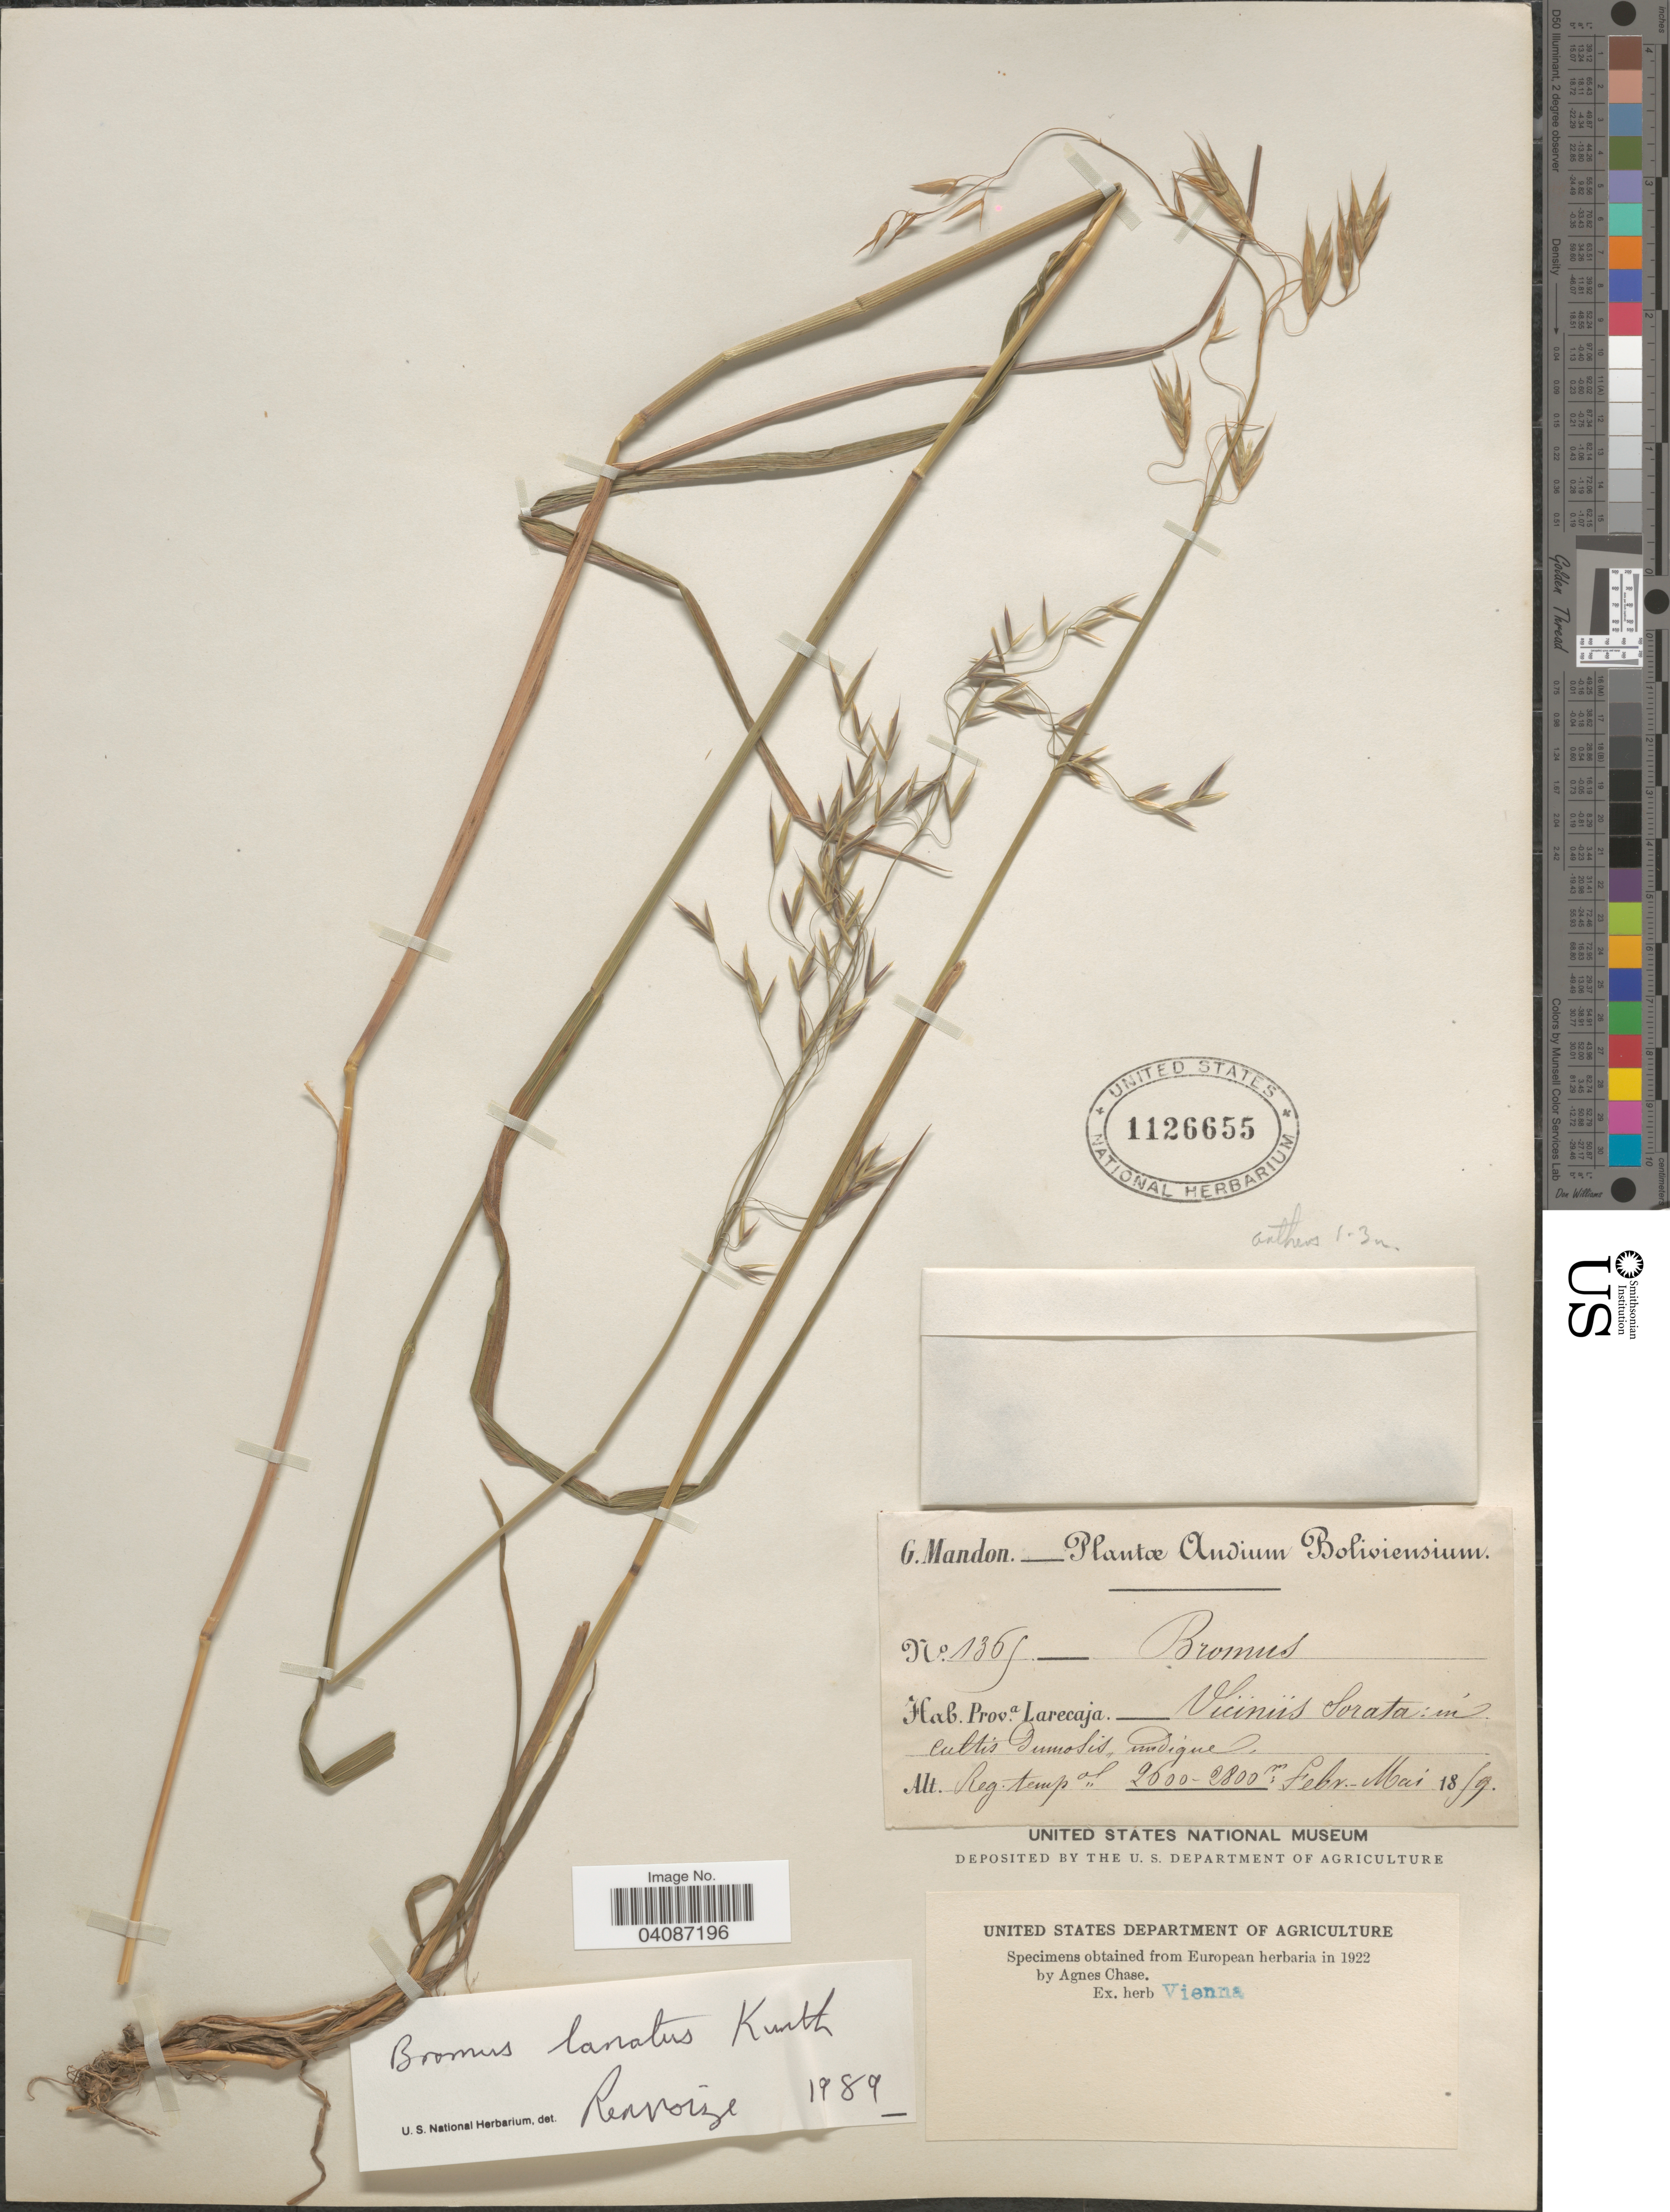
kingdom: Plantae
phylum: Tracheophyta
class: Liliopsida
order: Poales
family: Poaceae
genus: Bromus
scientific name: Bromus lanatus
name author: Kunth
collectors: G. Mandon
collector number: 1365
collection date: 1859-02/1859-05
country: Bolivia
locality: Andium Boliviensium. Prov.a Larecaja. - Viciniis Sorata: in cultis dumosis, undique. Reg. tempal.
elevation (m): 2600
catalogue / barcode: US 1126655